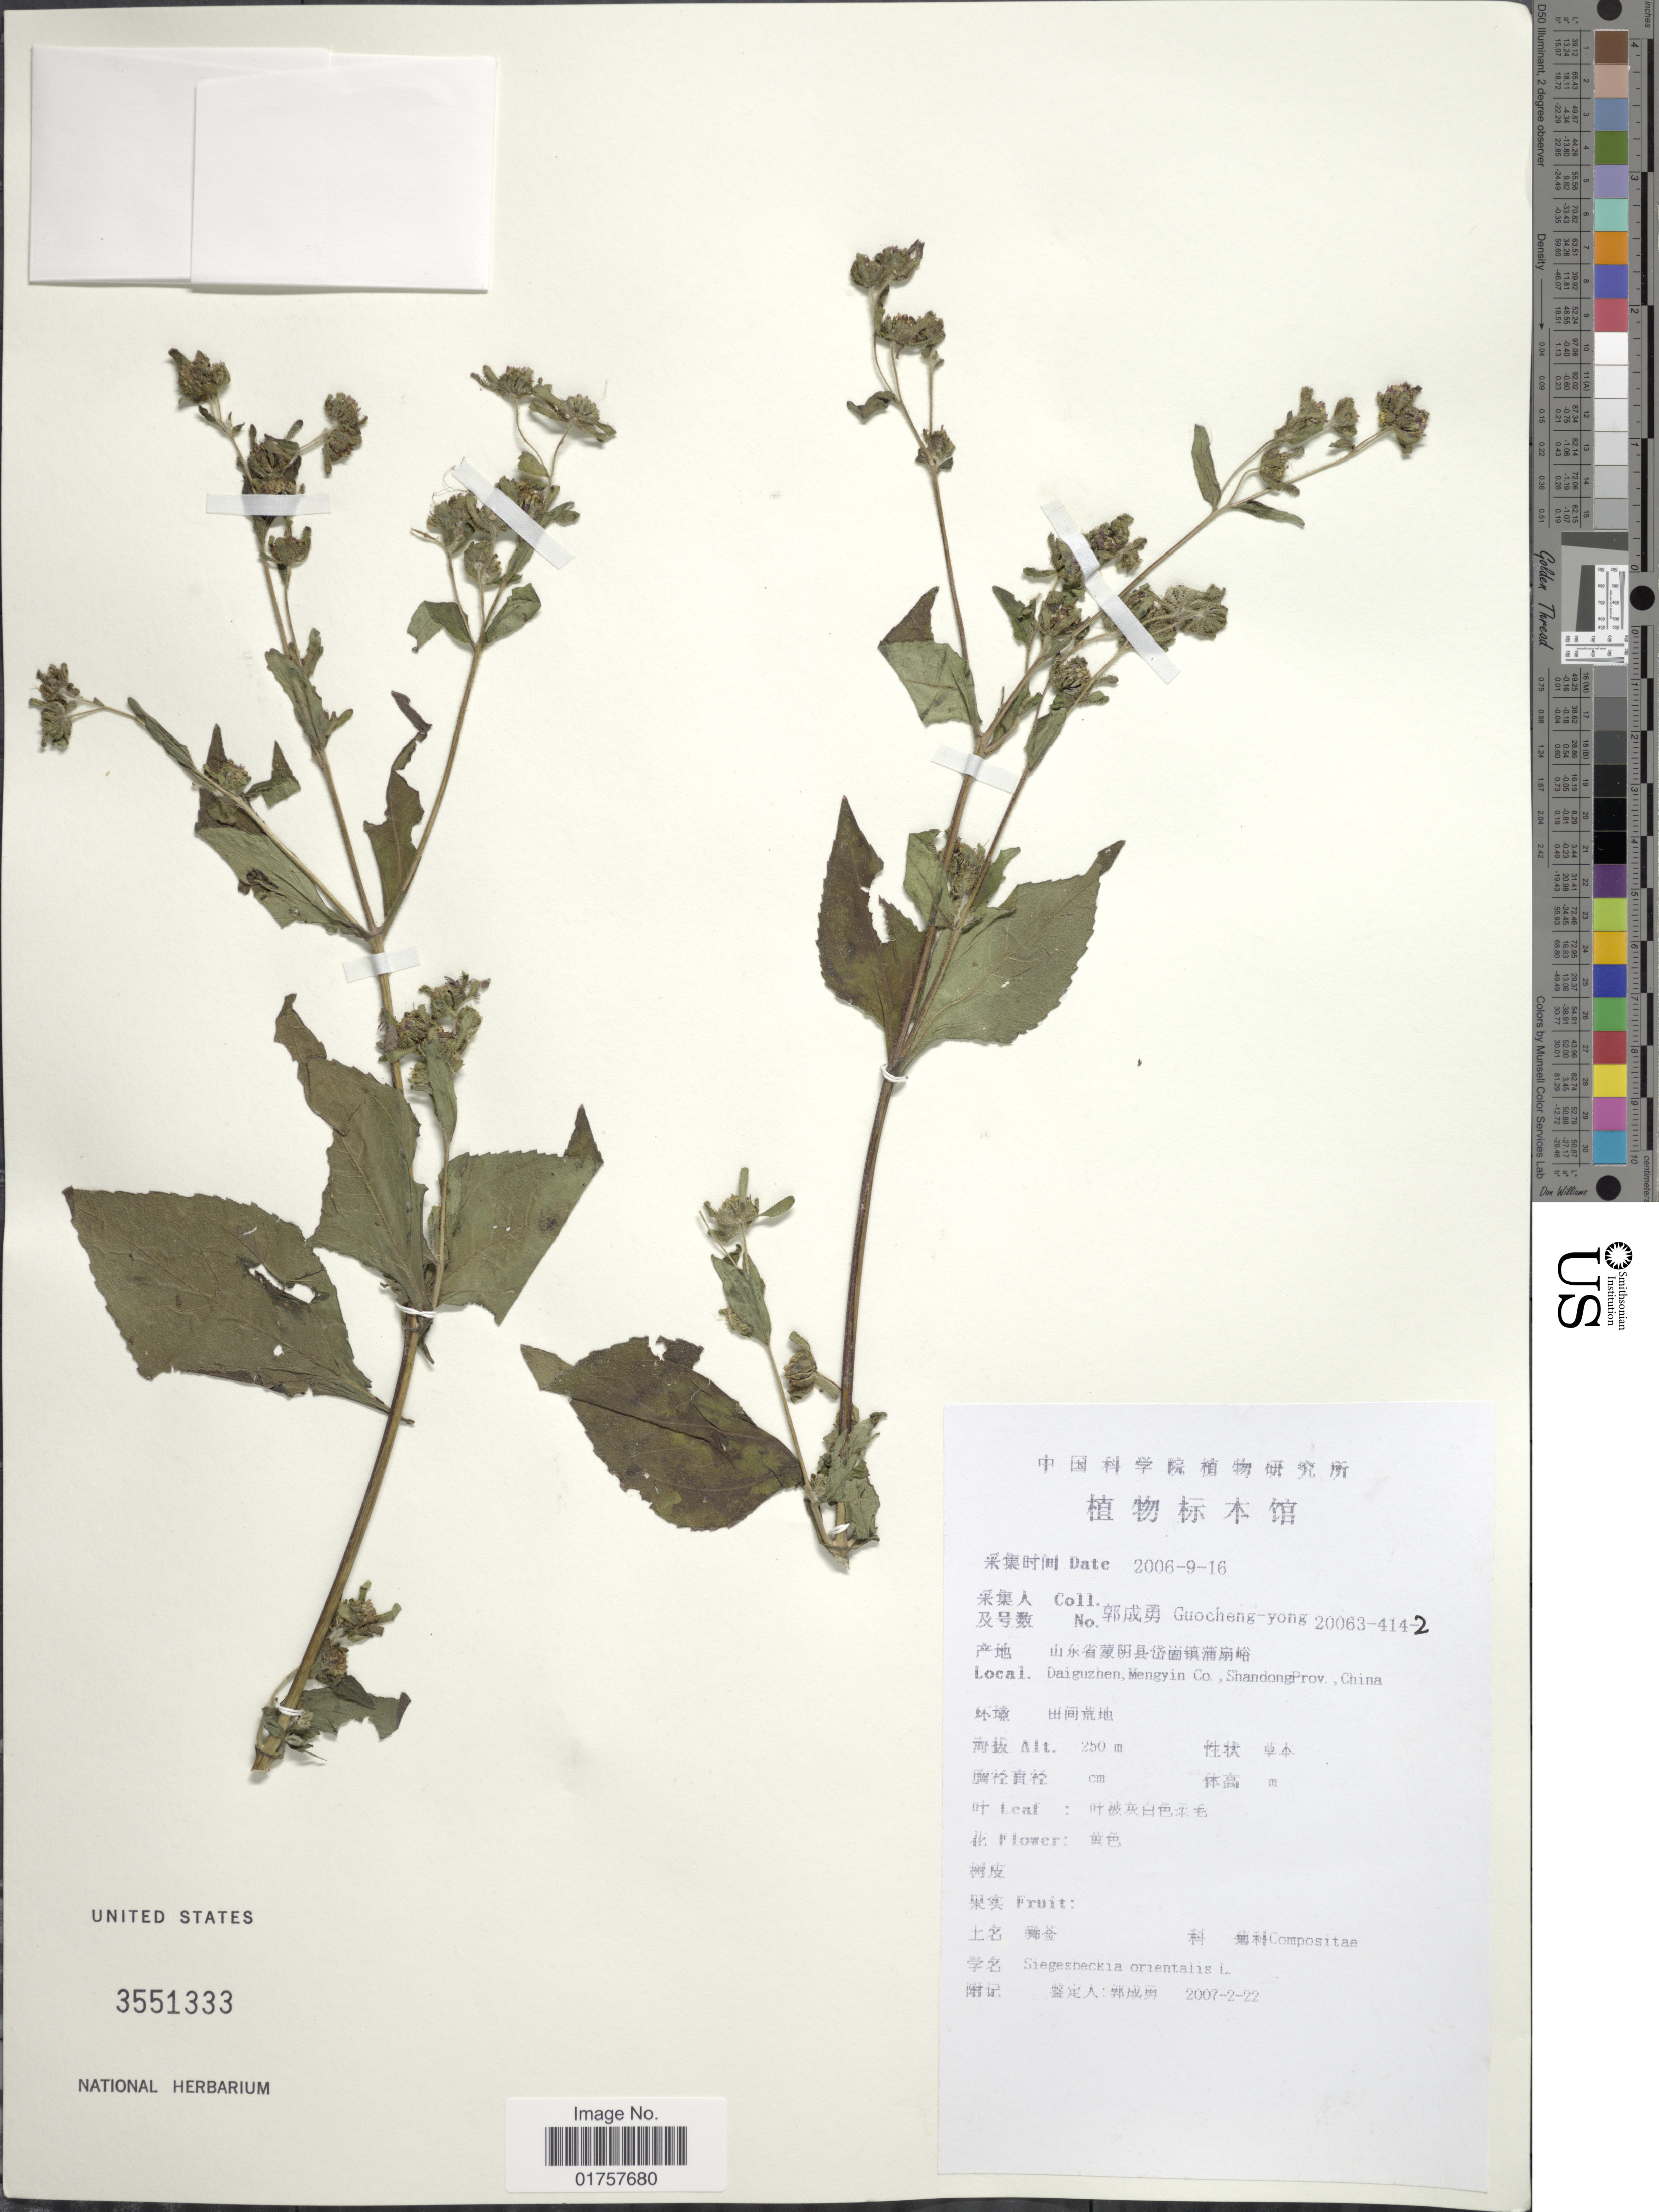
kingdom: Plantae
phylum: Tracheophyta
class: Magnoliopsida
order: Asterales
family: Asteraceae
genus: Sigesbeckia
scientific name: Sigesbeckia orientalis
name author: L.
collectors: Guo cheng-yong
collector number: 20063-414-2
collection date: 2007-02-22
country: China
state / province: Shandong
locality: Daiguzhen, Mengyin Co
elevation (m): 250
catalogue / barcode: US 3551333